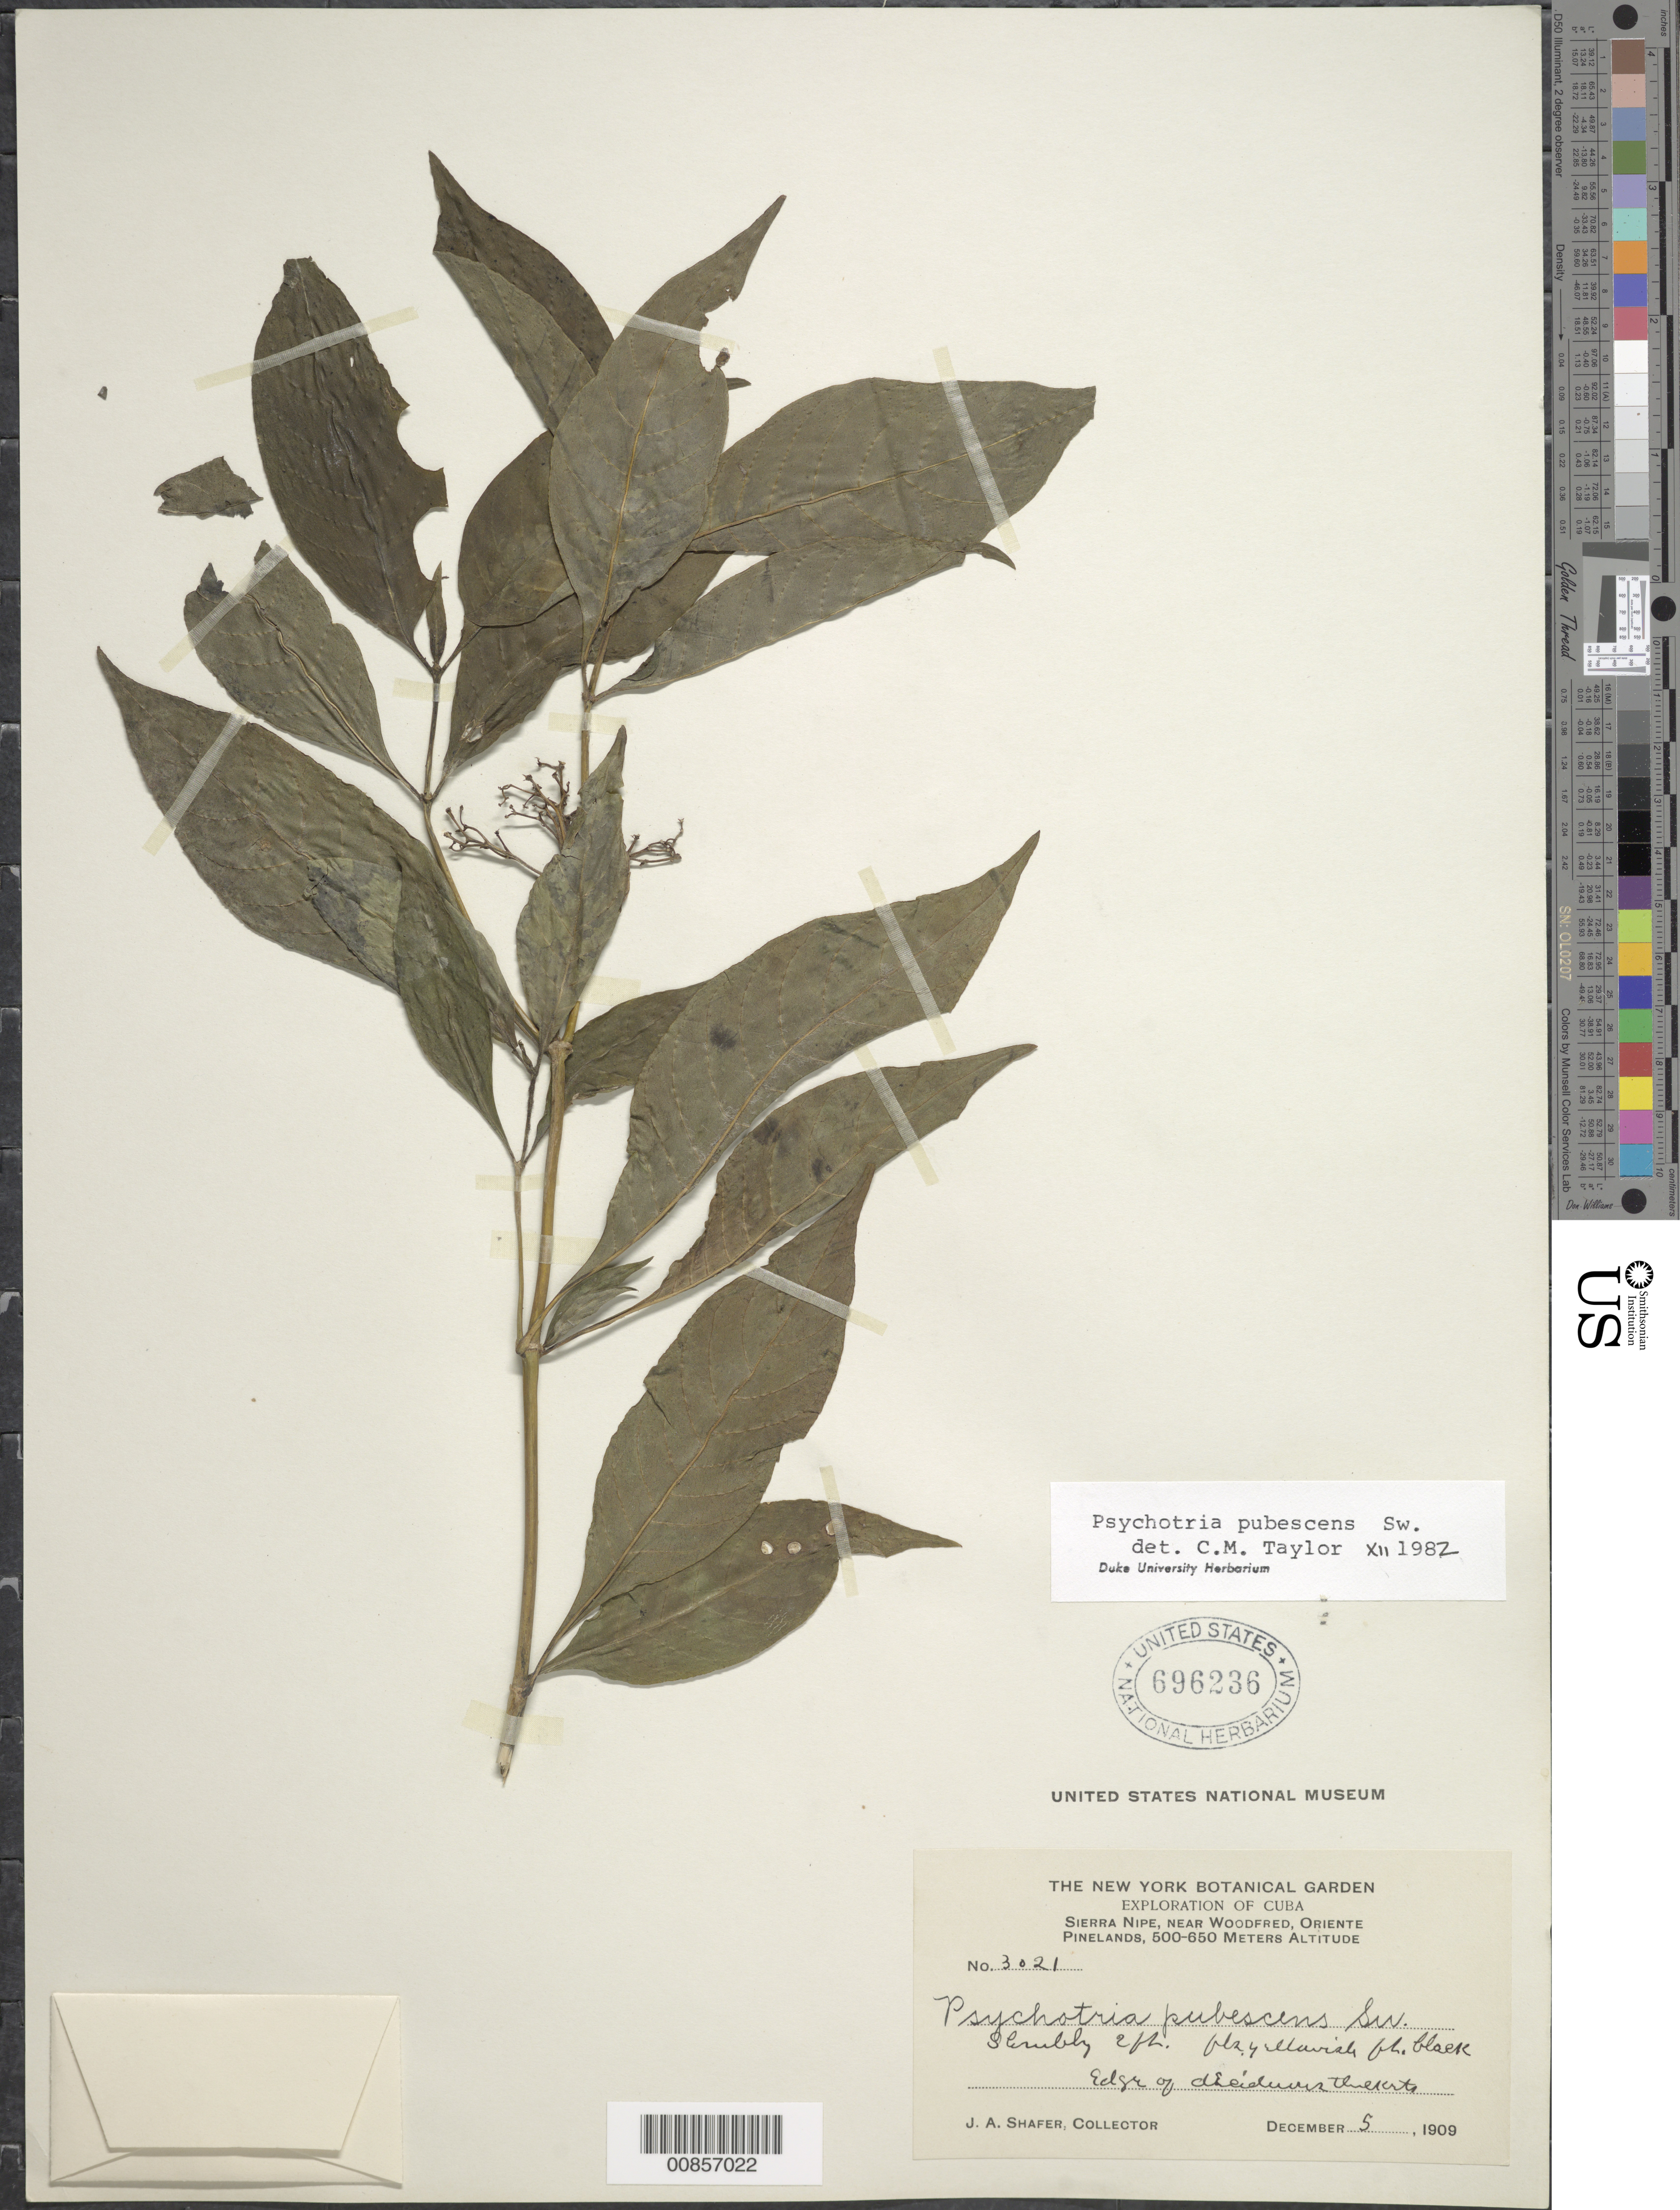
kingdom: Plantae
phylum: Tracheophyta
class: Magnoliopsida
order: Gentianales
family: Rubiaceae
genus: Psychotria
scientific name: Psychotria pubescens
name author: Sw.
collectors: J. A. Shafer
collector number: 3021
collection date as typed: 05 Dec 1909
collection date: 1909-12-05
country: Cuba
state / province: Oriente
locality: Sierra Nipe, near Woodfred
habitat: Edge of deciduous thickets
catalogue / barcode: US 696236